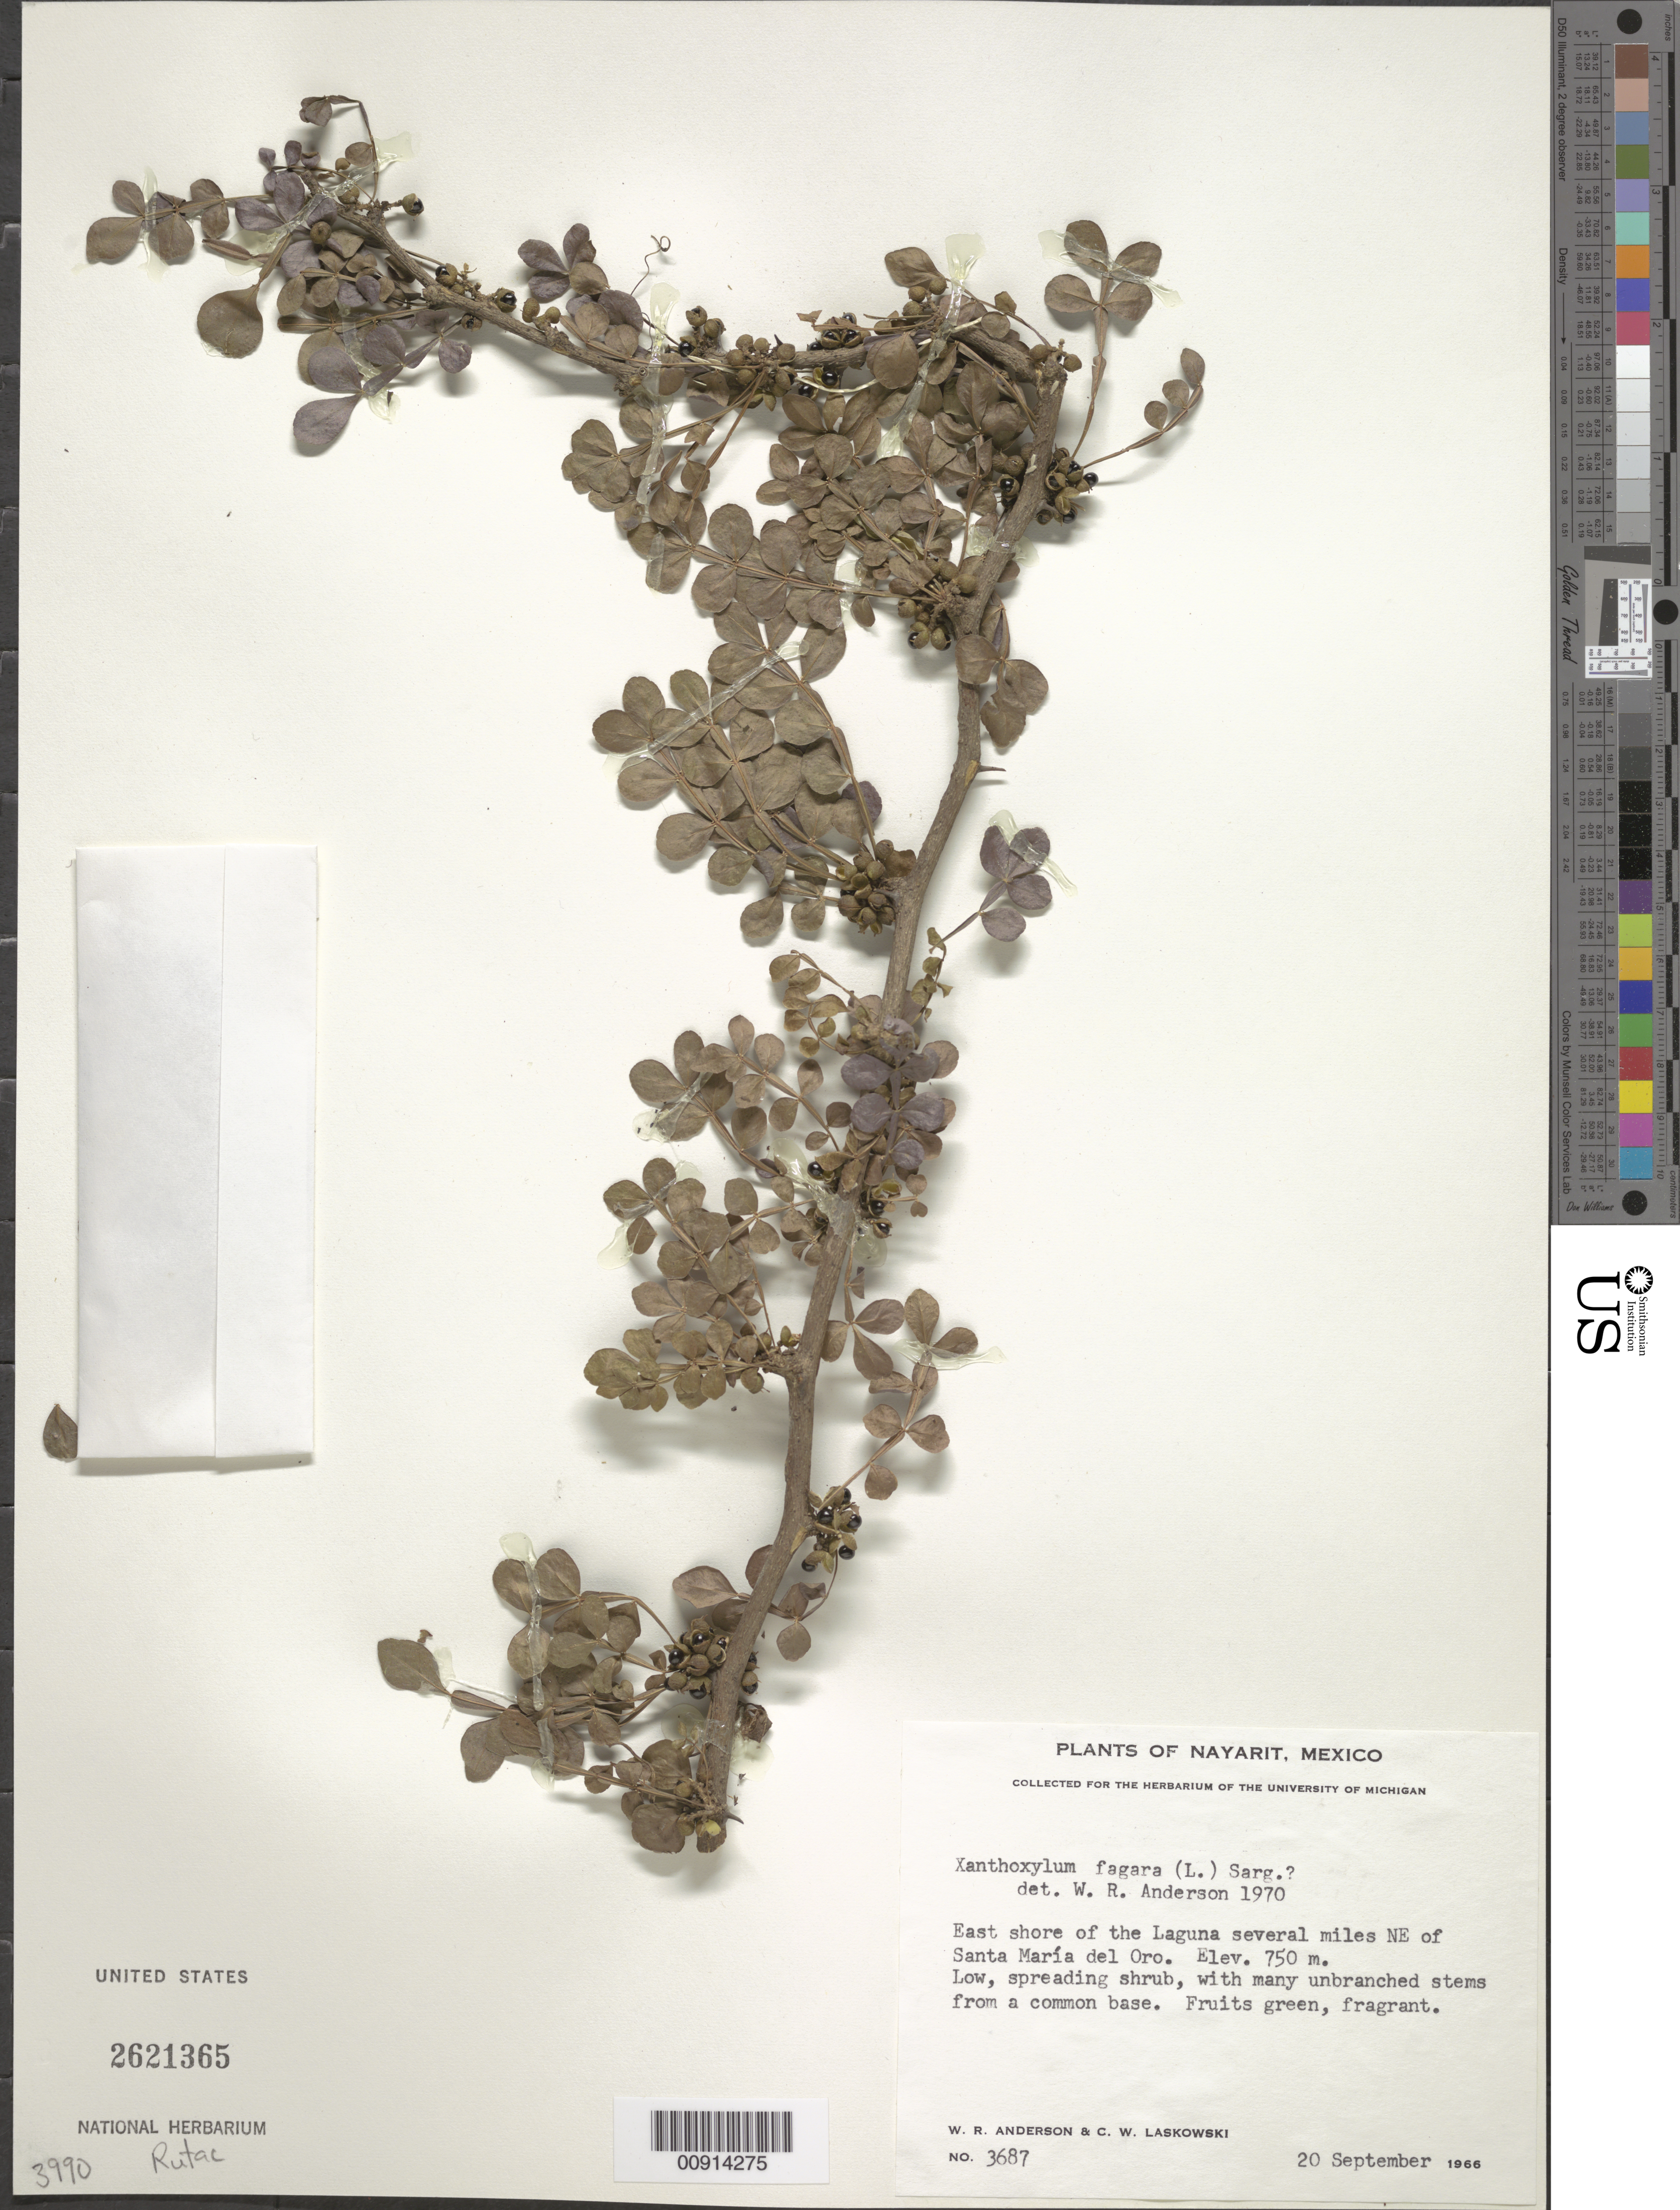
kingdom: Plantae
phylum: Tracheophyta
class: Magnoliopsida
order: Sapindales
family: Rutaceae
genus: Zanthoxylum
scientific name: Zanthoxylum fagara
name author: (L.) Sarg.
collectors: W. R. Anderson & C. Laskowski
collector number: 3687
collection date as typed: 20 Sep 1966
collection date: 1966-09-20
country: Mexico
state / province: Nayarit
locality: Nayarit: East shore of Laguna several miles NE of Santa María del Oro.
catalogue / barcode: US 2621365